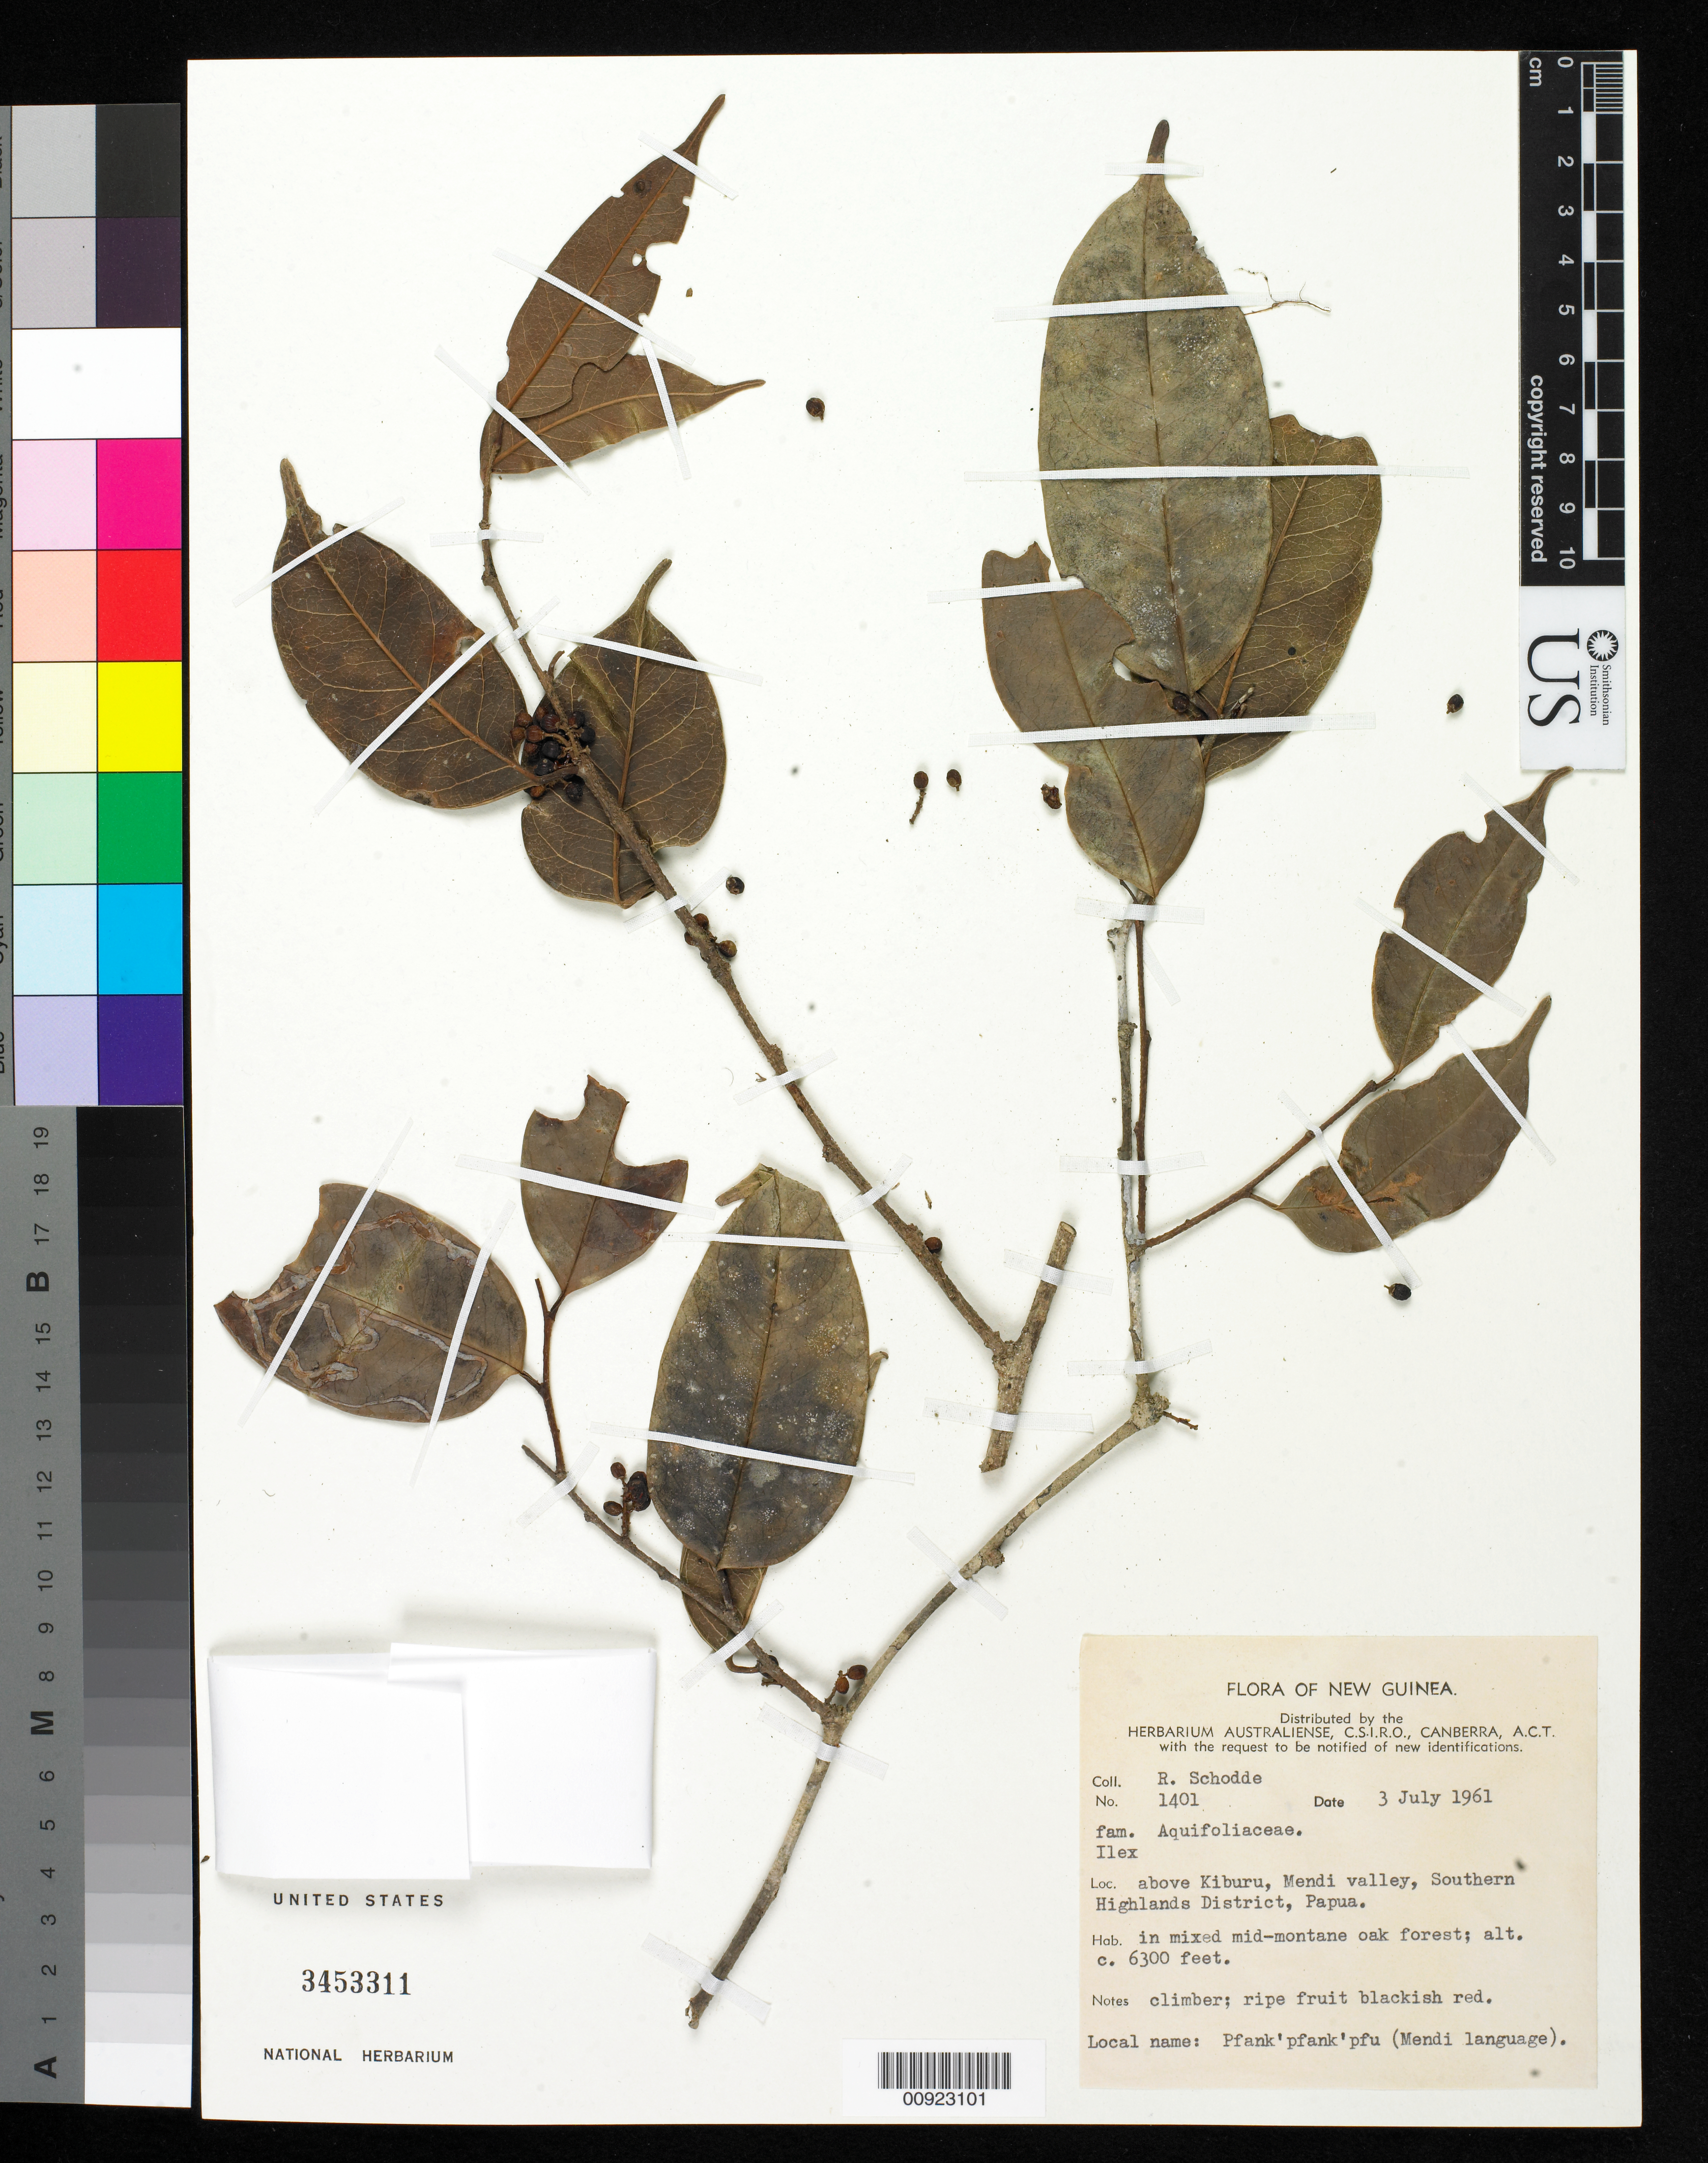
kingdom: Plantae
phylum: Tracheophyta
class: Magnoliopsida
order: Aquifoliales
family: Aquifoliaceae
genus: Ilex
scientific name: Ilex sp.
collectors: R. Schodde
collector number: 1401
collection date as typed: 03 Jul 1961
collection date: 1961-07-03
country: Papua New Guinea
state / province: Southern Highlands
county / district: Mendi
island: New Guinea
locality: above Kiburu, Mendi valley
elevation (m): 1920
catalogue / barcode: US 3453311